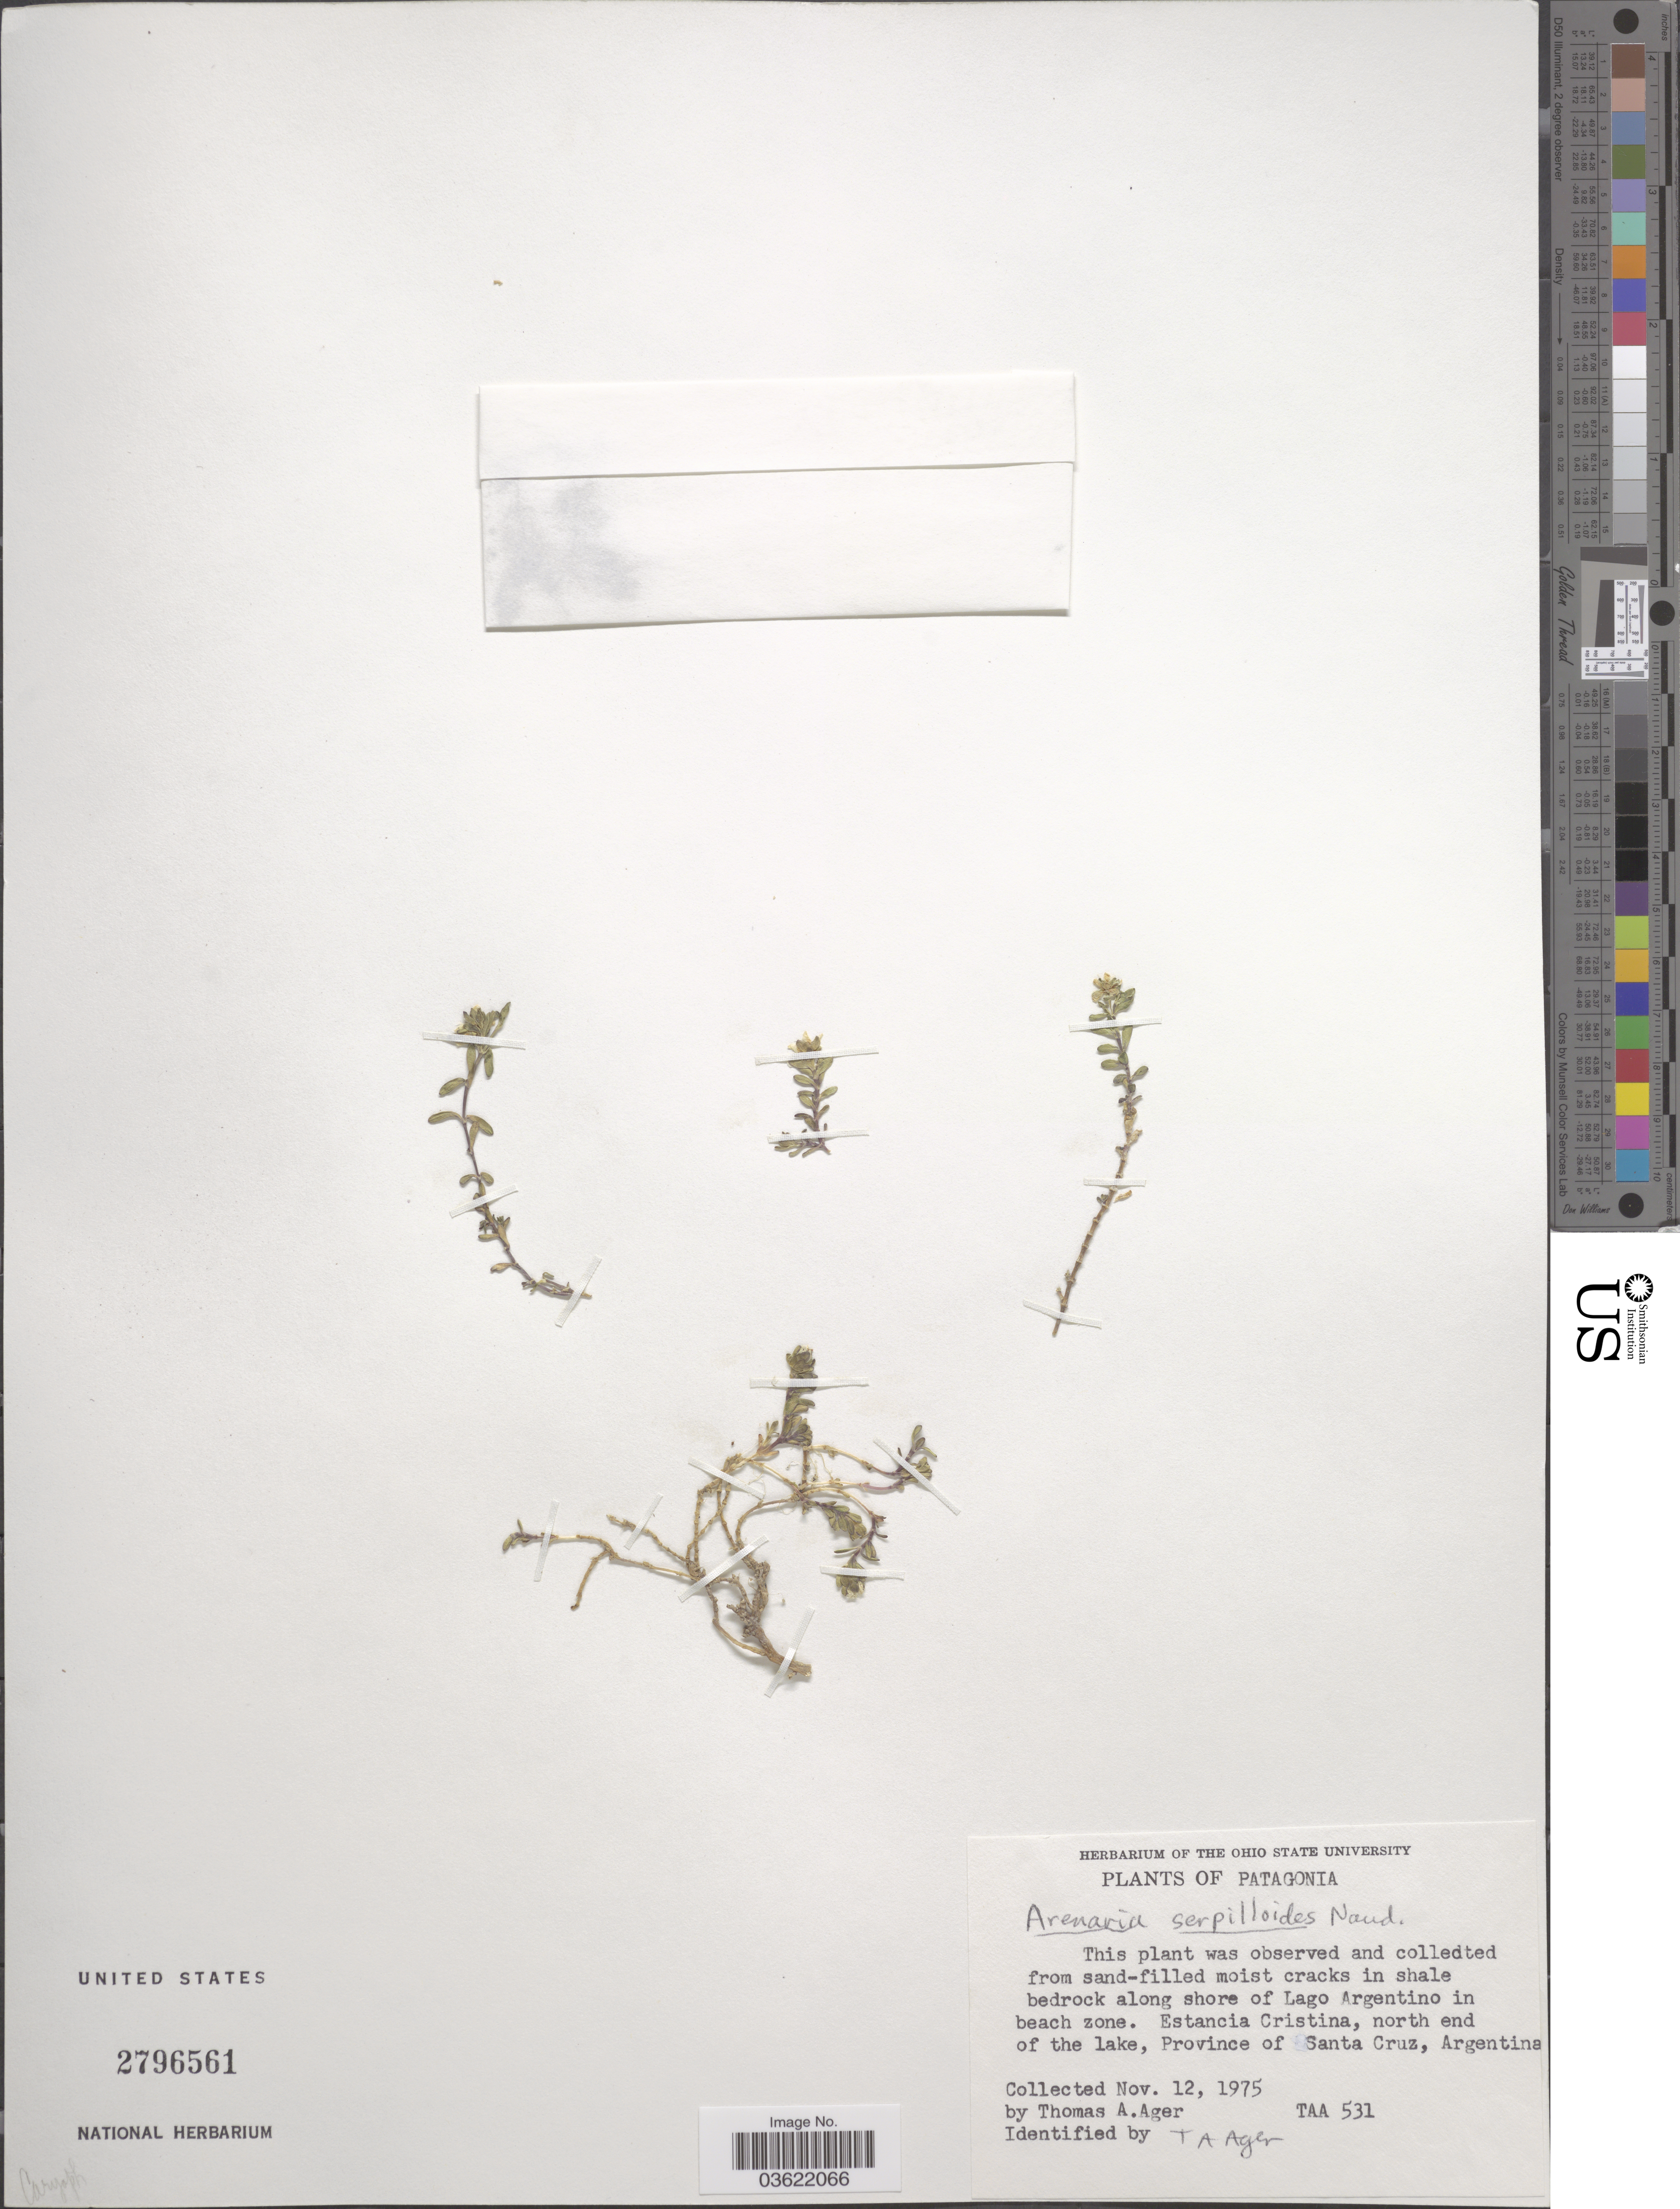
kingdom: Plantae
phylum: Tracheophyta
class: Magnoliopsida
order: Caryophyllales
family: Caryophyllaceae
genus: Arenaria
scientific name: Arenaria serpylloides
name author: Gay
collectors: T. A. Ager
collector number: TAA 531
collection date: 1975-11-12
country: Argentina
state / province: Santa Cruz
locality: Patagonia. Along shore of Lago Argentino in beach zone. Estancia Cristina, north end of the lake.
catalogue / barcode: US 2796561